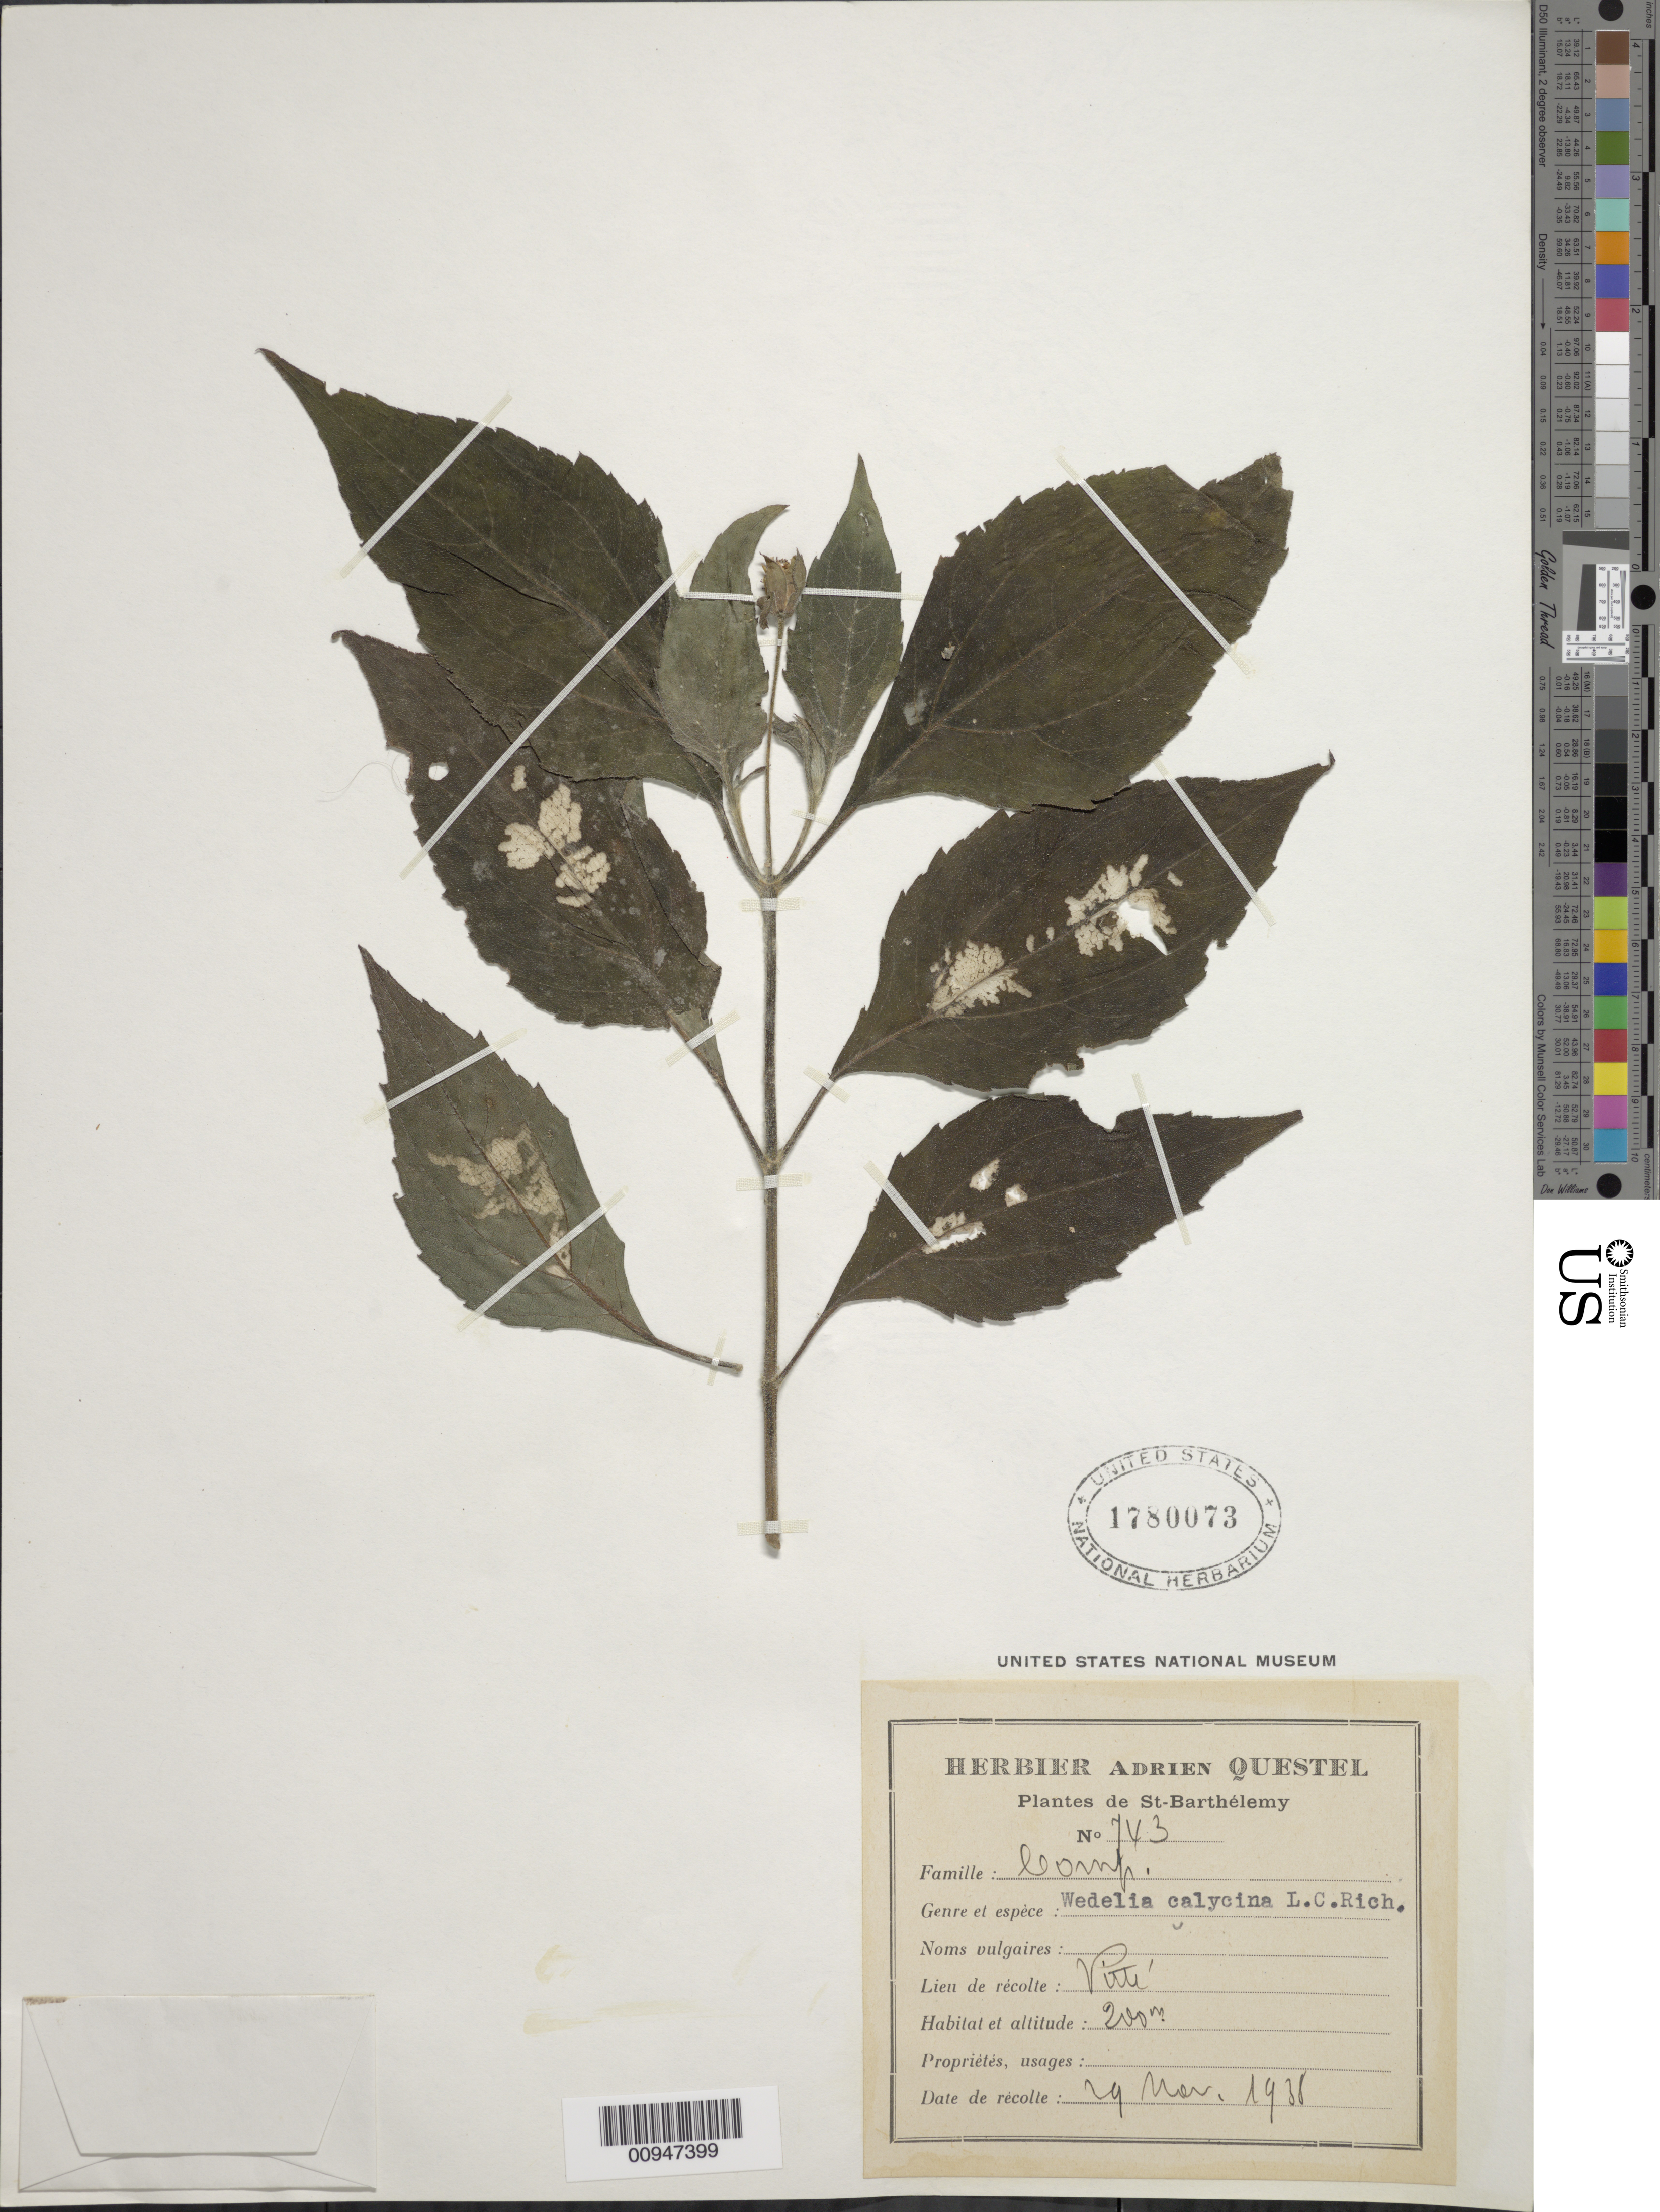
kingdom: Plantae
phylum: Tracheophyta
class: Magnoliopsida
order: Asterales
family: Asteraceae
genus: Wedelia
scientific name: Wedelia calycina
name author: Rich.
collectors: A. Questel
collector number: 743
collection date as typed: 29 Mar 1938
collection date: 1938-03-29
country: Saint Barthélemy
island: St. Barthélemy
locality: Vitte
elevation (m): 200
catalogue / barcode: US 1780073